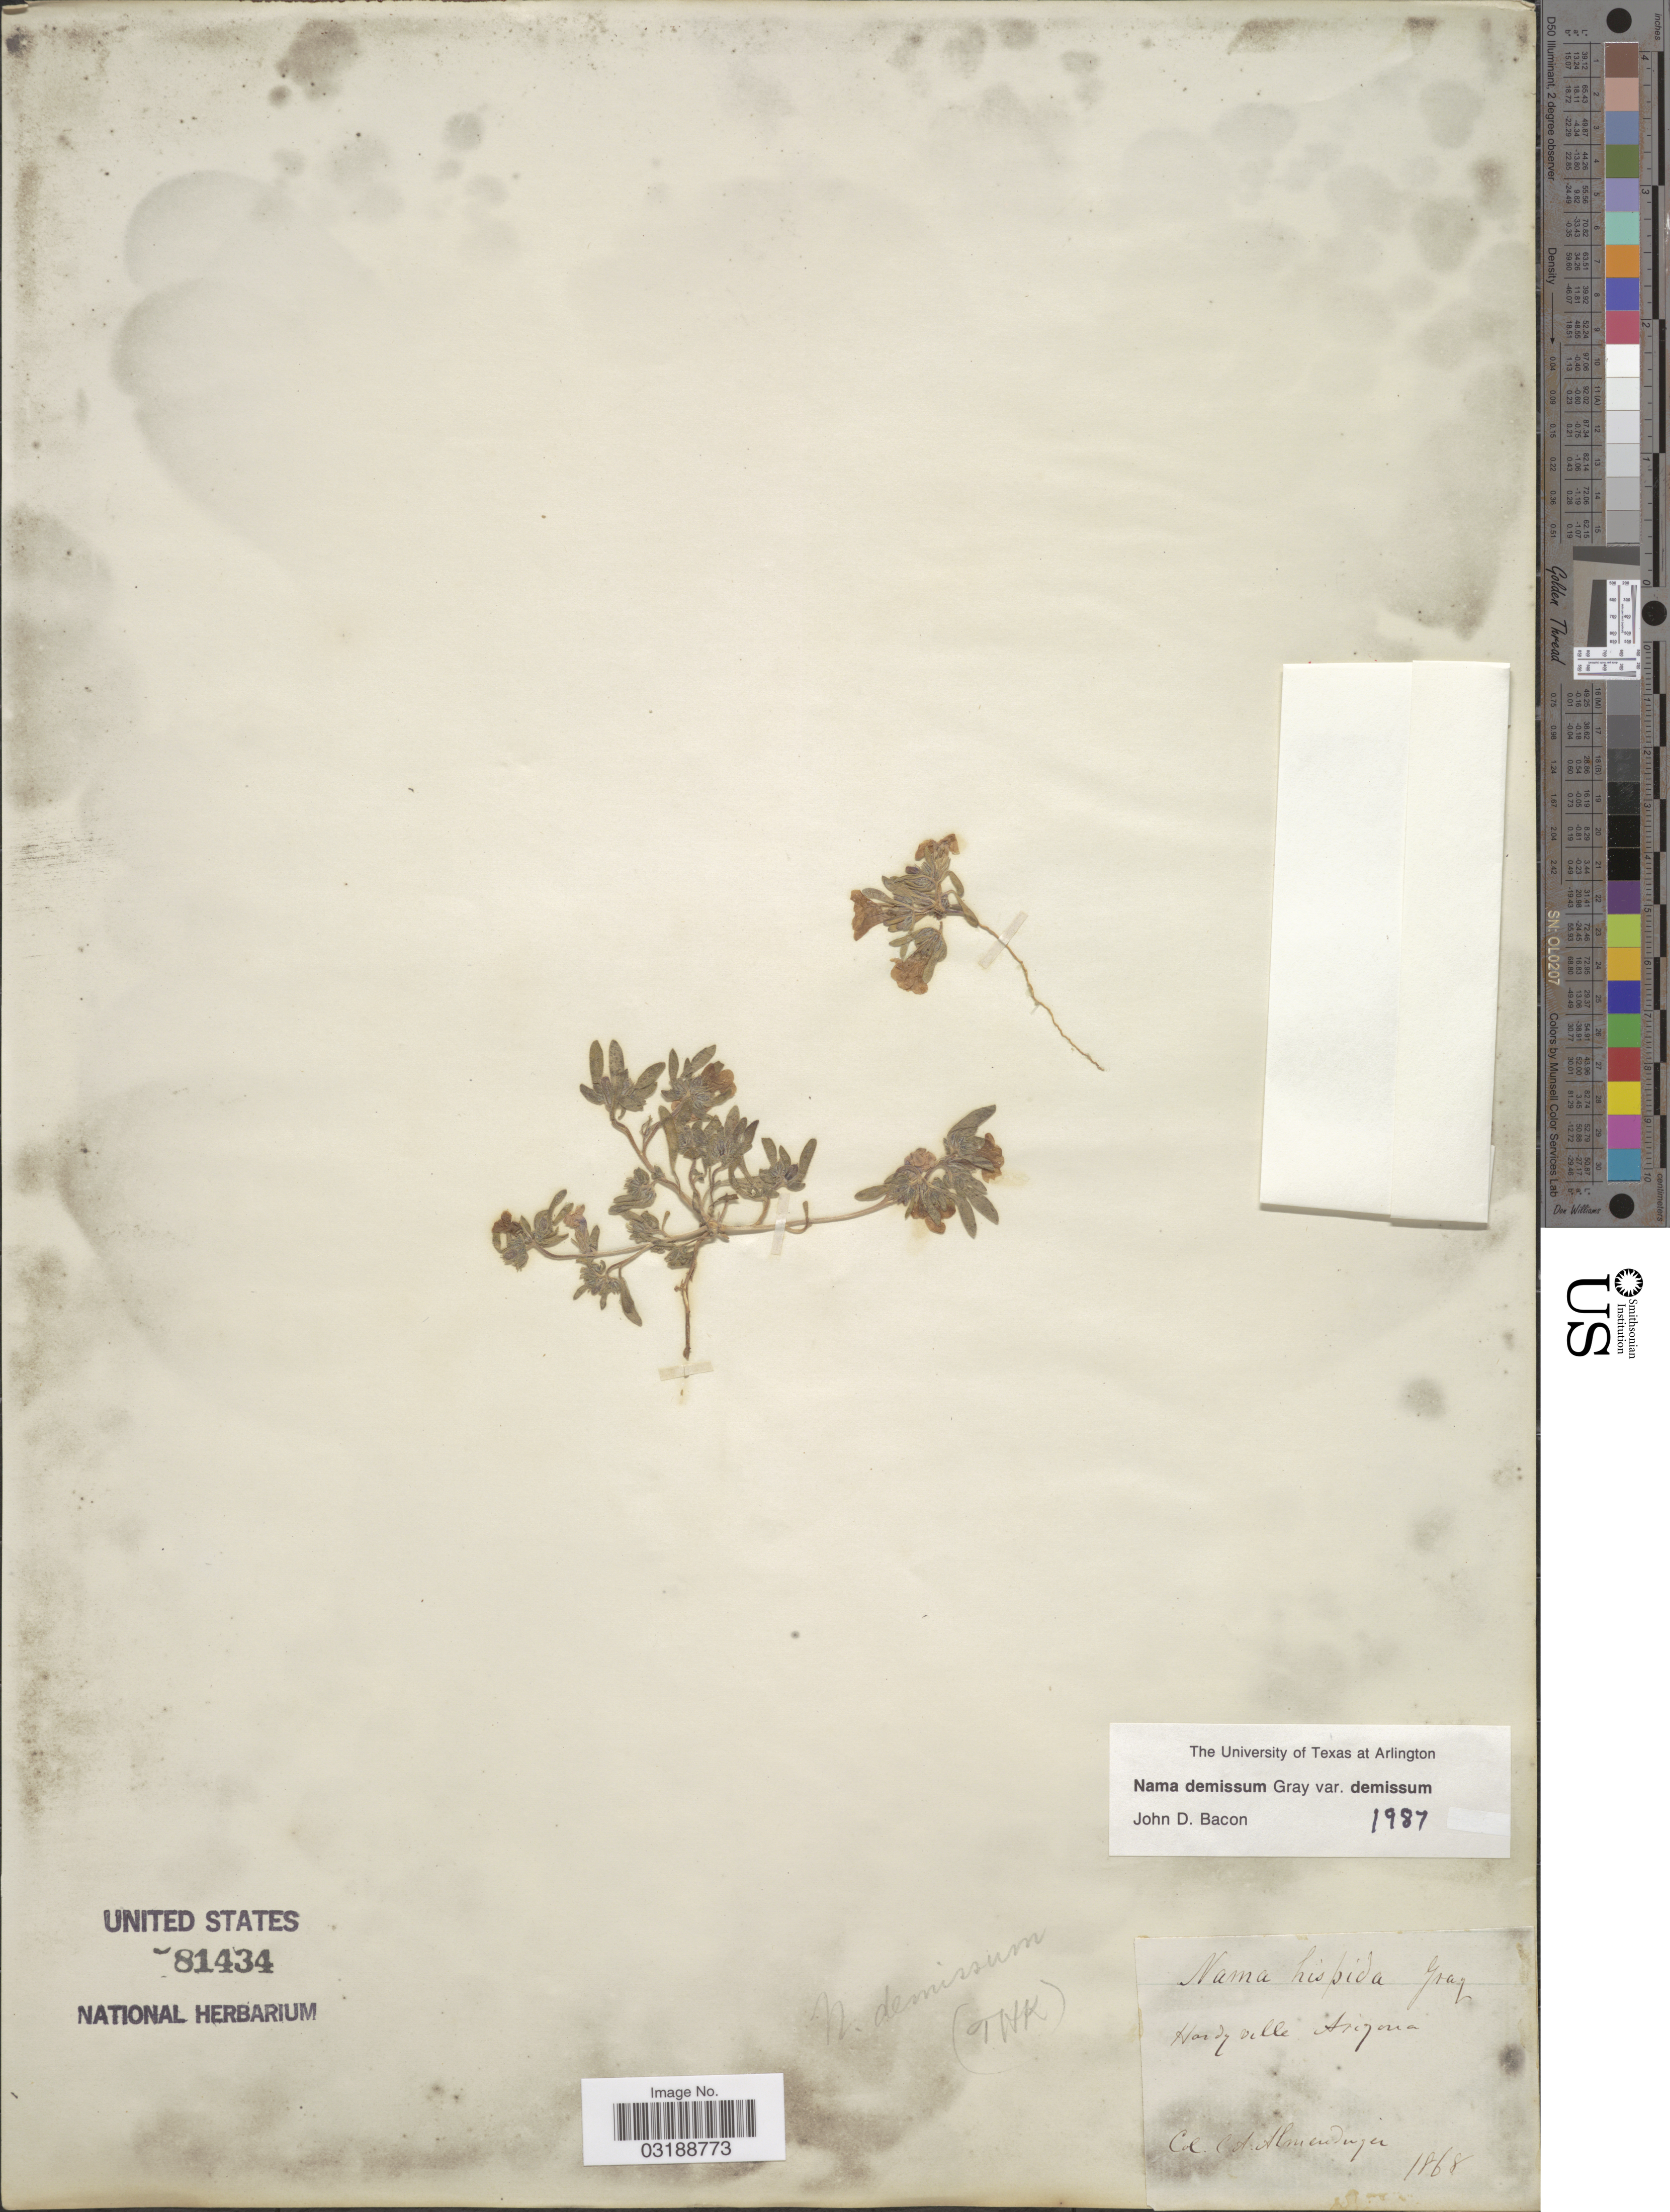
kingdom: Plantae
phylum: Tracheophyta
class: Magnoliopsida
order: Boraginales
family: Namaceae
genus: Nama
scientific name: Nama demissa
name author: A. Gray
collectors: C. Almendinger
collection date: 1868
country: United States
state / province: Arizona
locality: Hardyville.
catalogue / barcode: US 81434